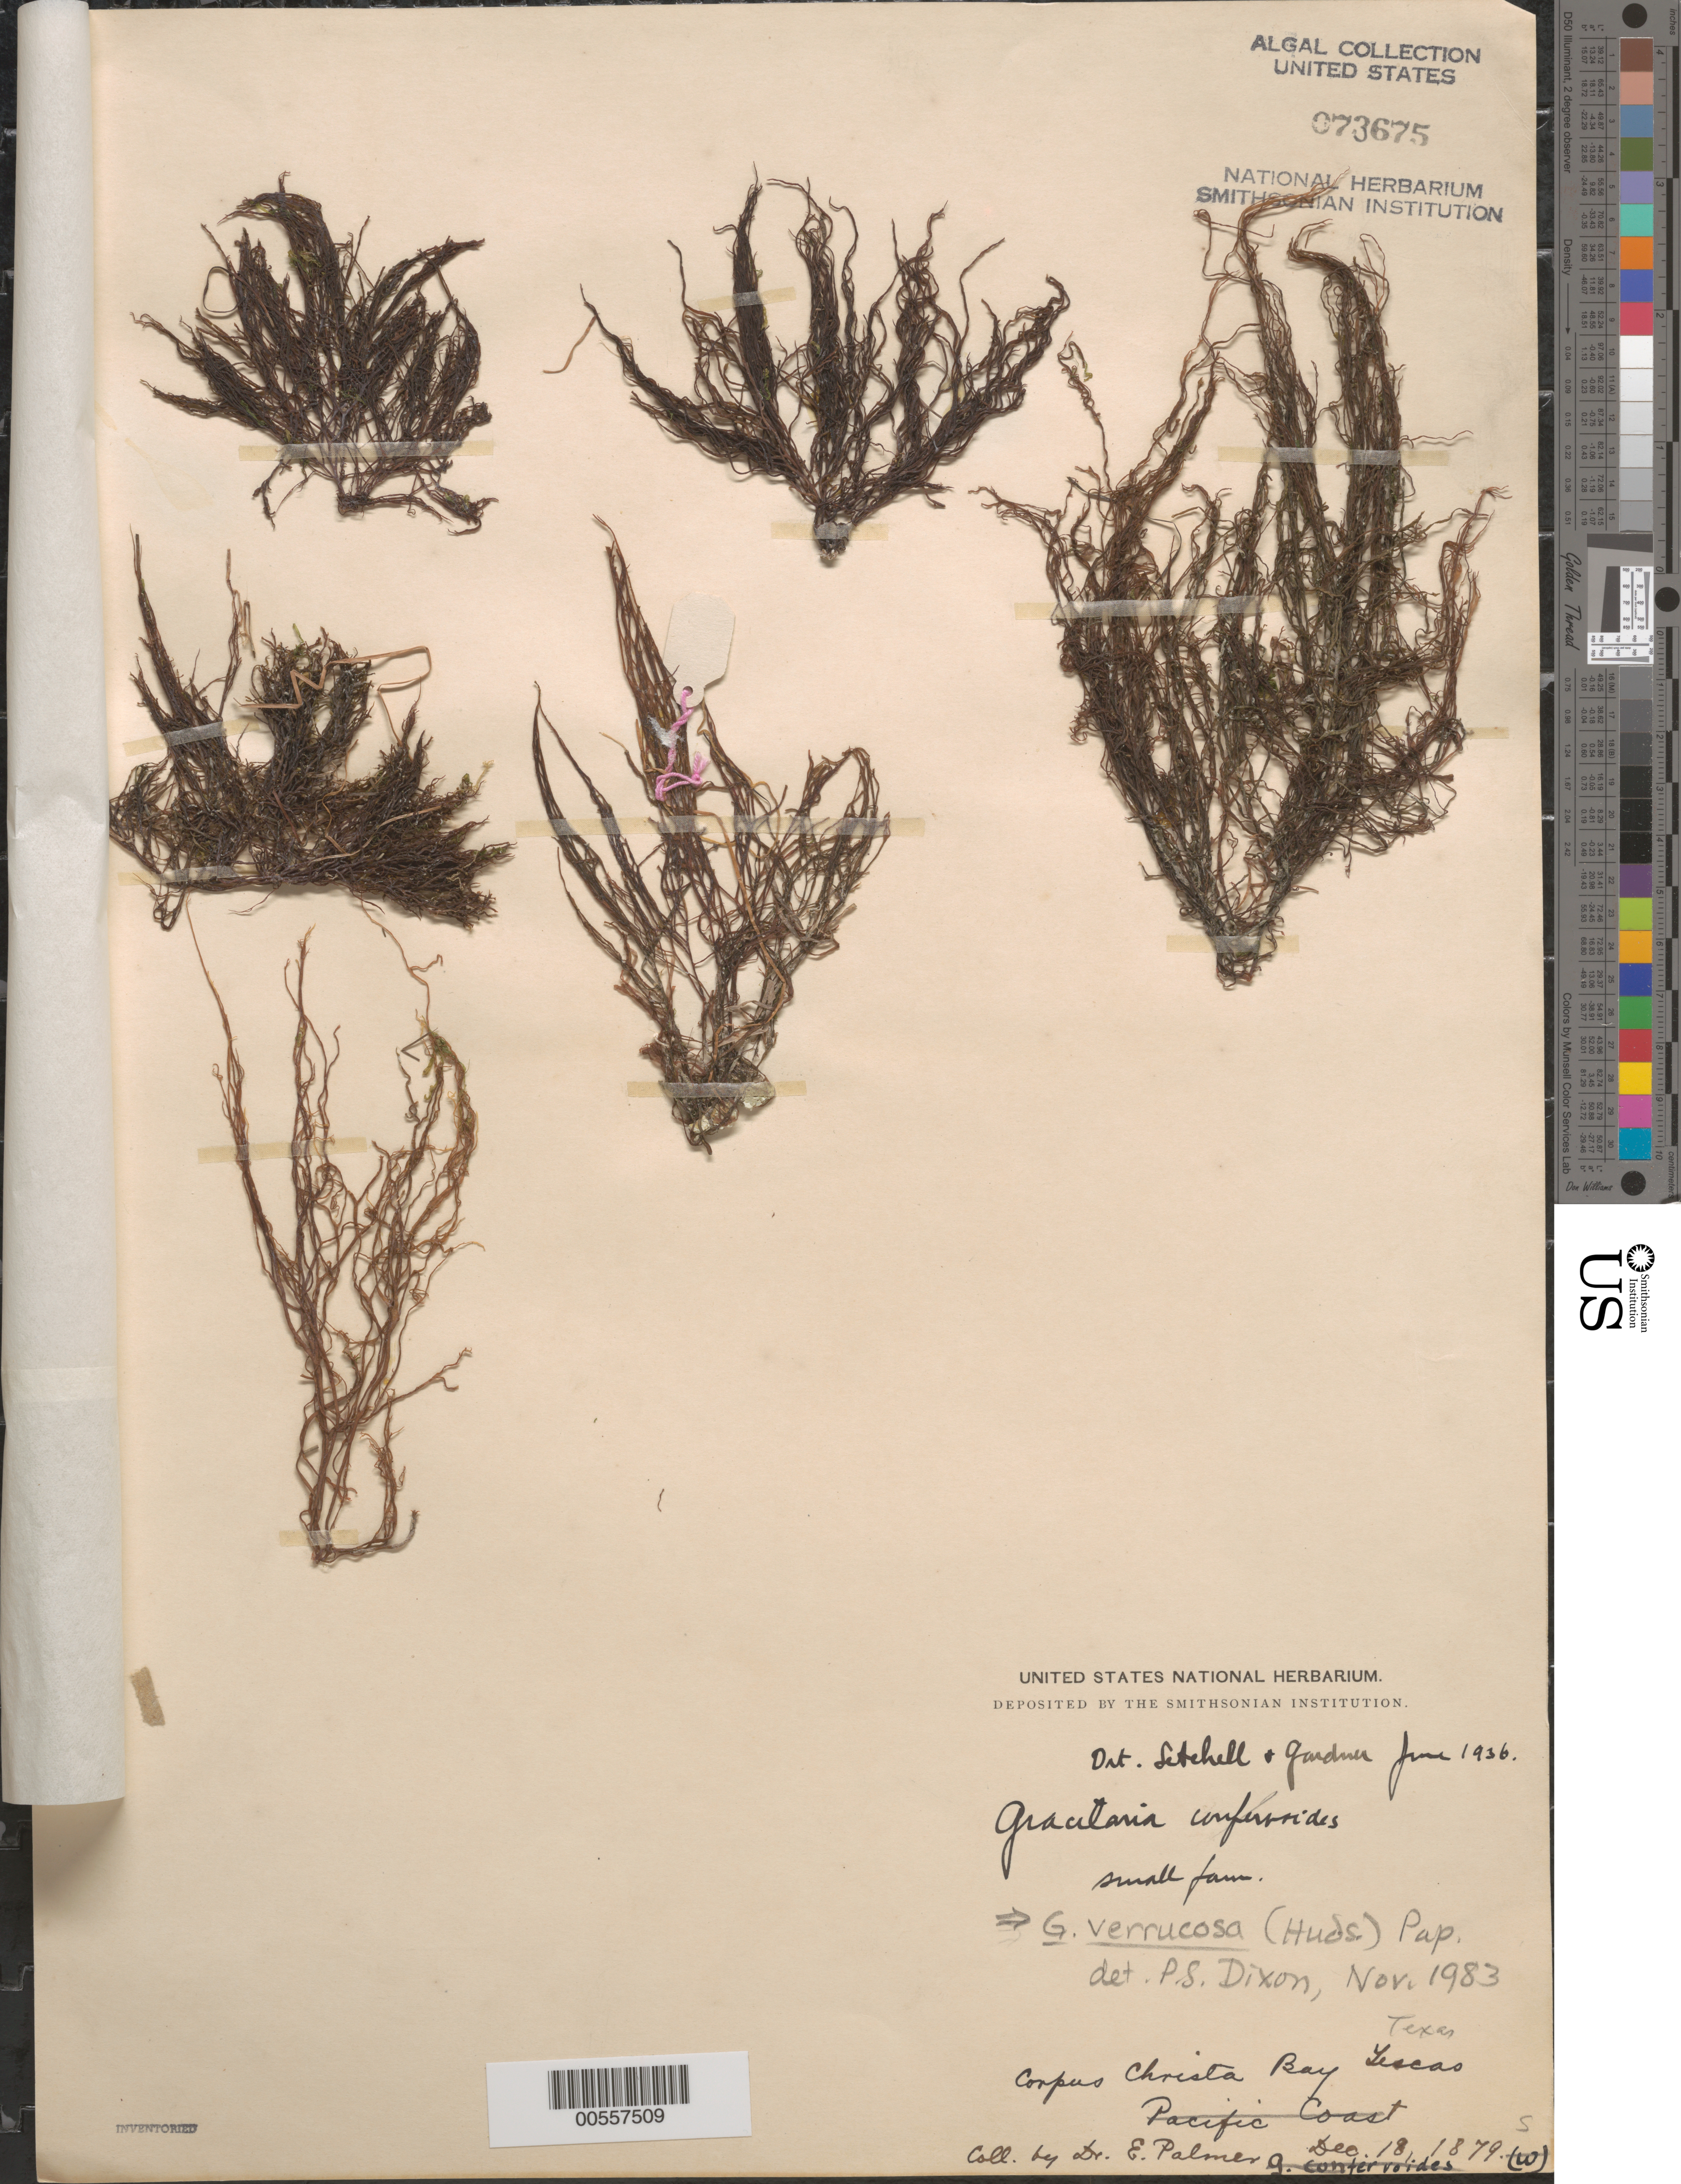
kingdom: Plantae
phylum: Rhodophyta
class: Florideophyceae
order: Gracilariales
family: Gracilariaceae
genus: Gracilariopsis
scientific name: Gracilariopsis longissima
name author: (S.G. Gmel.) Steentoft et al.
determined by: Algae name updating Project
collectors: E. Palmer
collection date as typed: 18 Dec 1879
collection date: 1879-12-18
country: United States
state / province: Texas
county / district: Nueces County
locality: Corpus Christi Bay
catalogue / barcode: US 73675